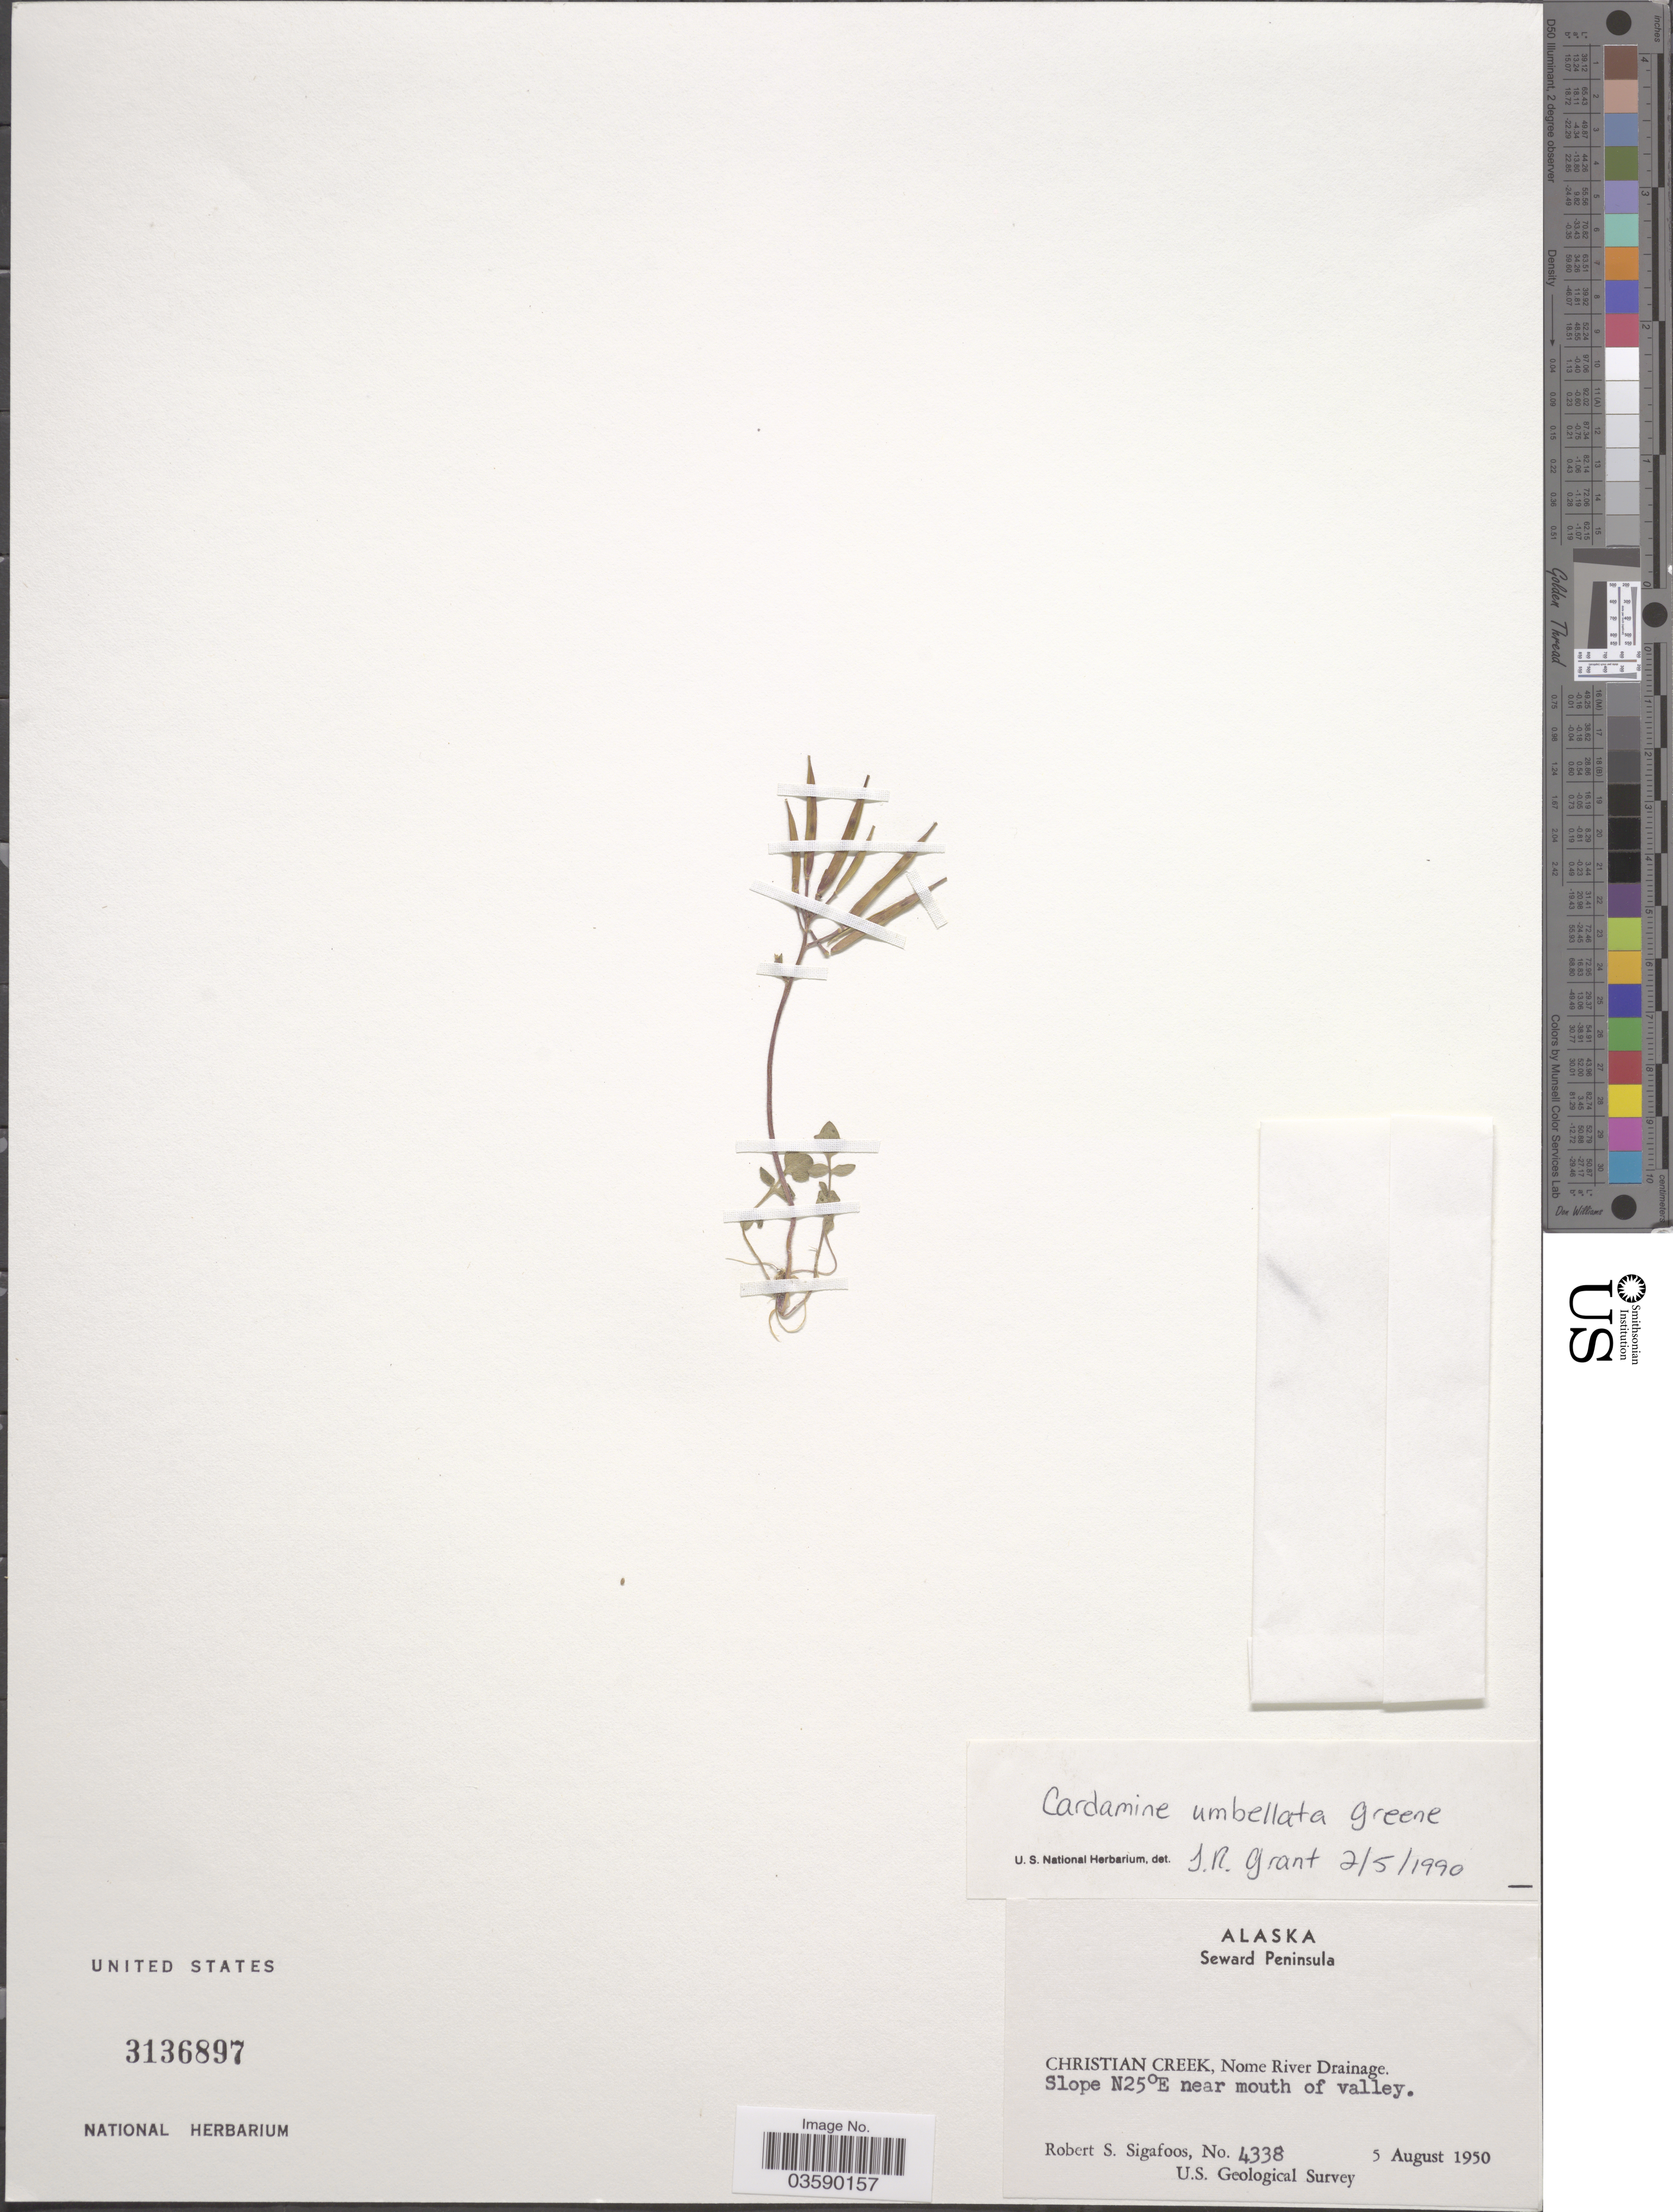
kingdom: Plantae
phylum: Tracheophyta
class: Magnoliopsida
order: Brassicales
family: Brassicaceae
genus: Cardamine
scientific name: Cardamine umbellata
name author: Greene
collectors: R. Sigafoos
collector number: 4338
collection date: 1950-08-05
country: United States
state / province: Alaska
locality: Seward Peninsula. Christian Creek, Nome River Drainage. Slope N25ºE near mouth of valley.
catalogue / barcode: US 3136897